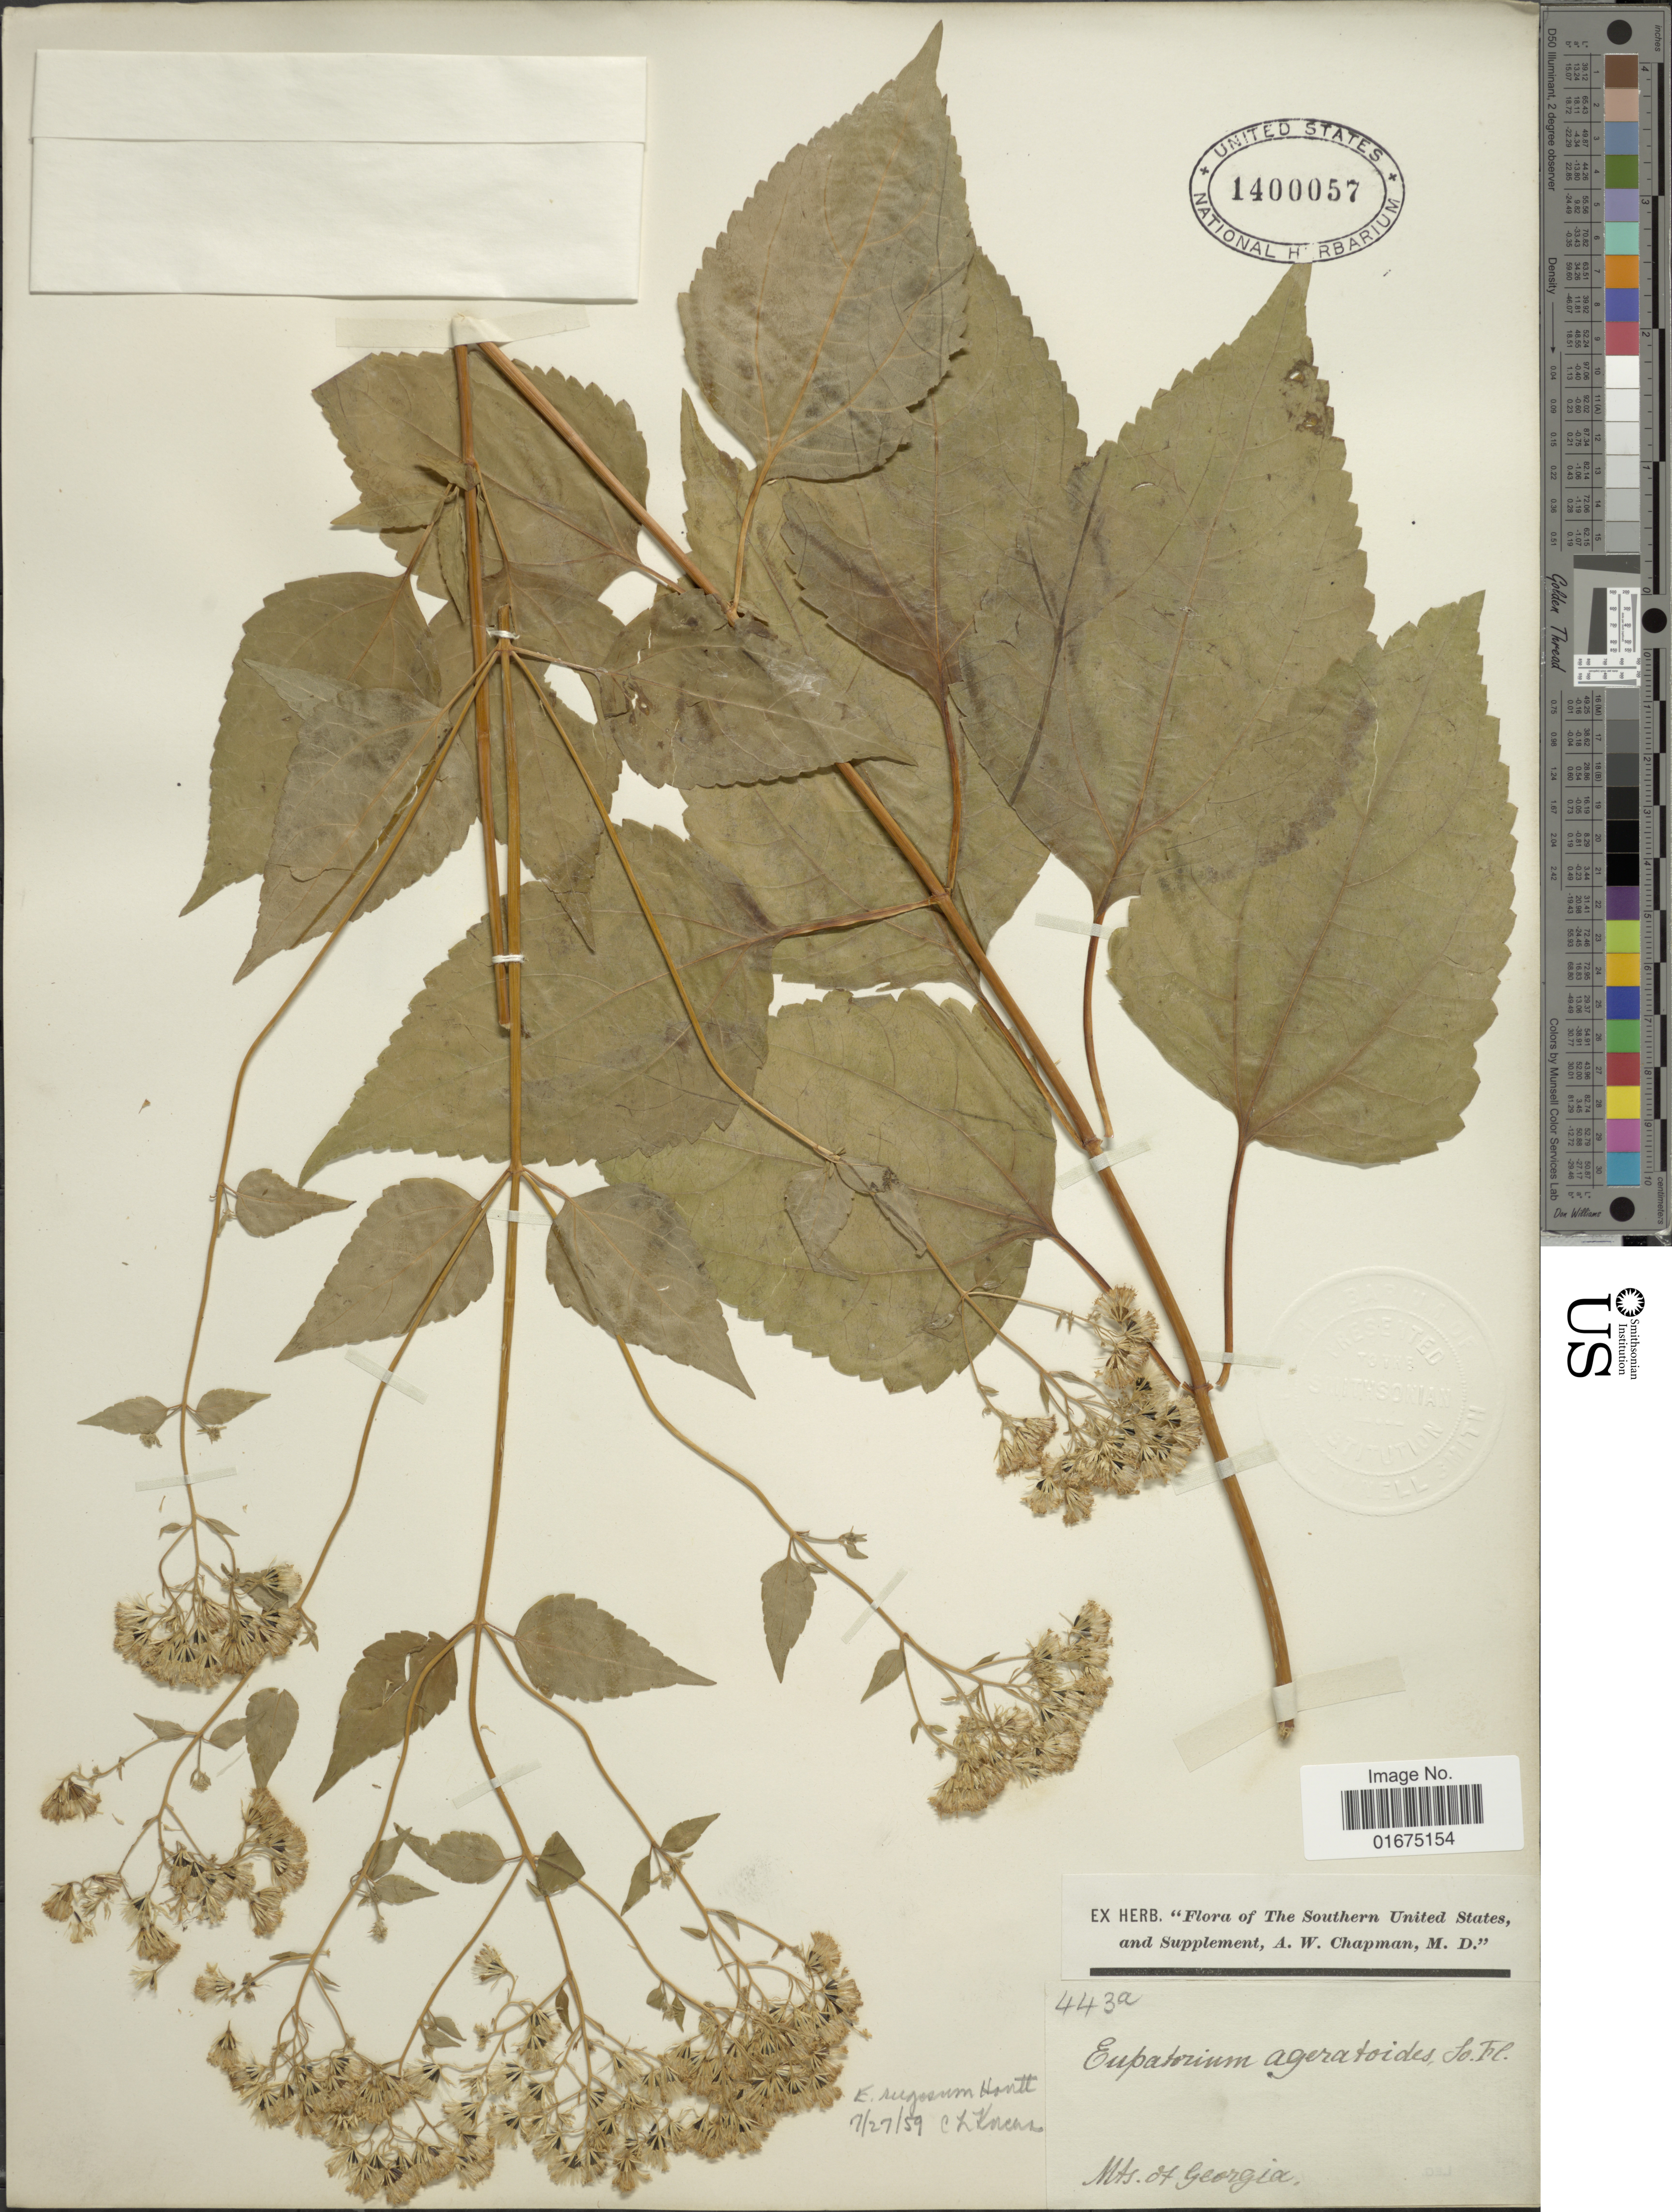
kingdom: Plantae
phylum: Tracheophyta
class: Magnoliopsida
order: Asterales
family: Asteraceae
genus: Ageratina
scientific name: Ageratina altissima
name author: (L.) R.M. King & H. Rob.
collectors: ex herb. Chapman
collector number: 443a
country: United States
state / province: Georgia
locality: Mts of Georgia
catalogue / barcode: US 1400057